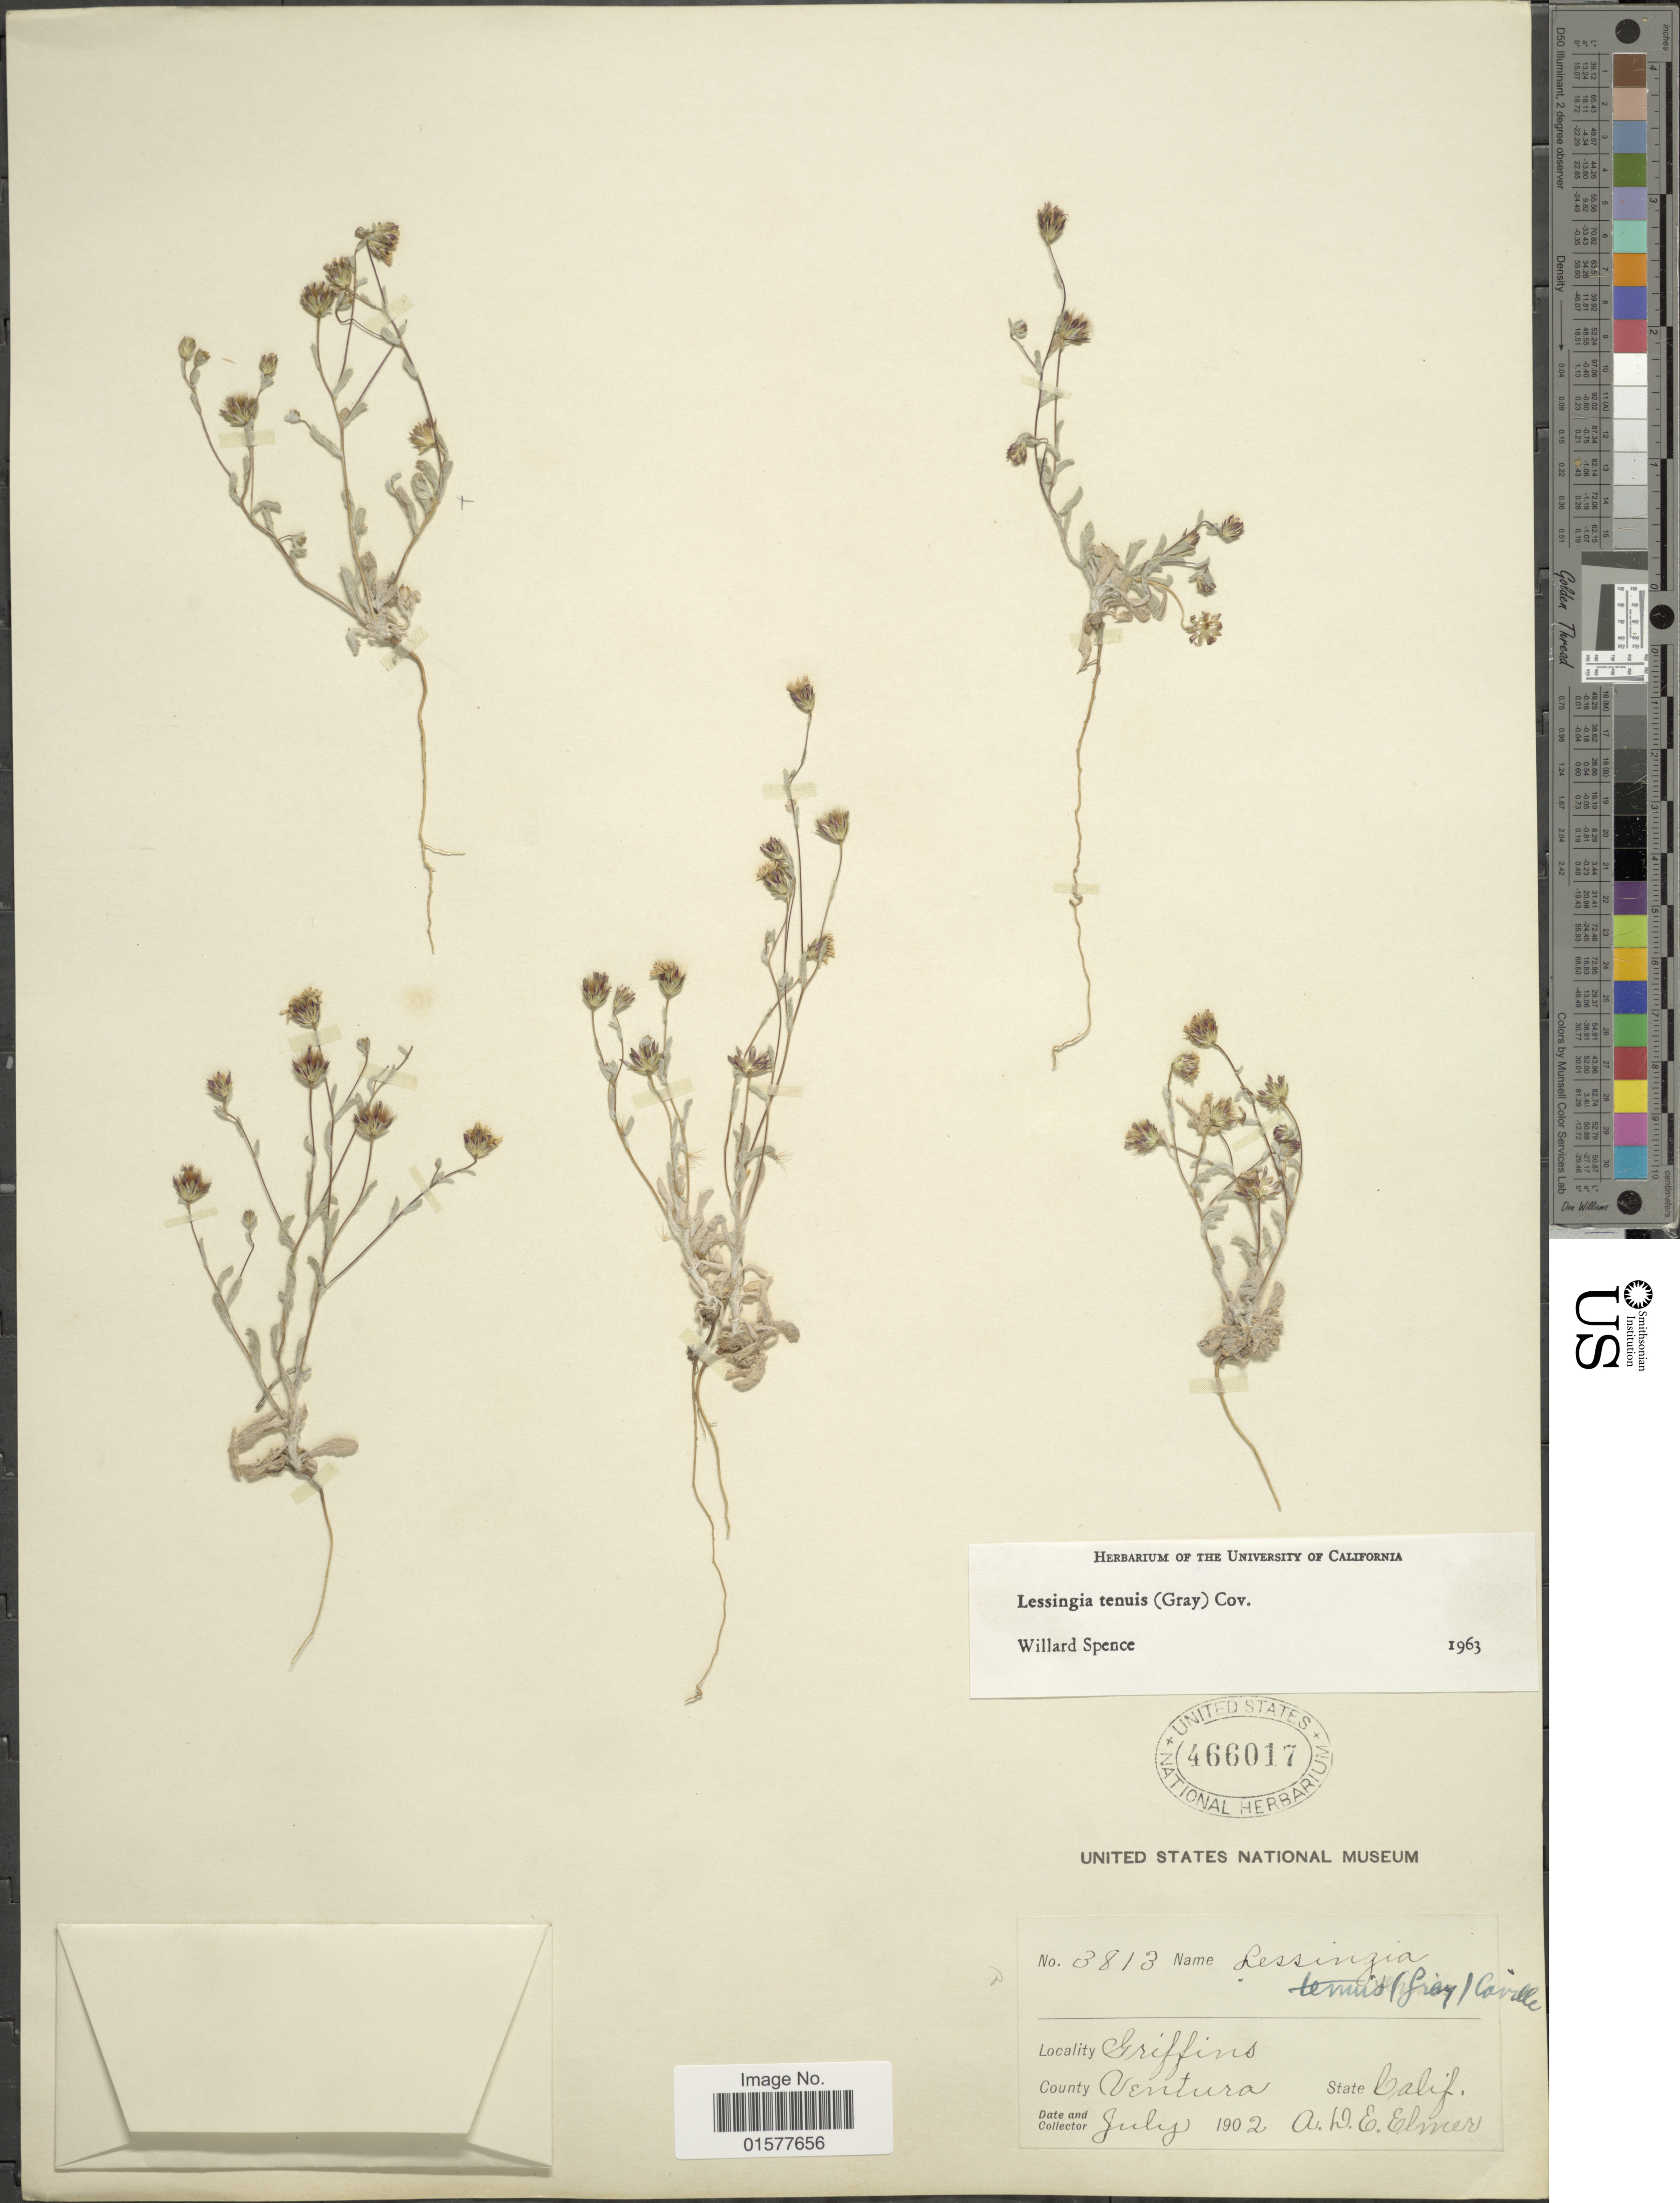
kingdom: Plantae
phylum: Tracheophyta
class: Magnoliopsida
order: Asterales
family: Asteraceae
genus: Lessingia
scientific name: Lessingia tenuis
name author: (A. Gray) Coville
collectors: A. D. E. Elmer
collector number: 3813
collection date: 1902-07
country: United States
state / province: California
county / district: Ventura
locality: Griffins, County Ventura, State Calif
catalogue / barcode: US 466017